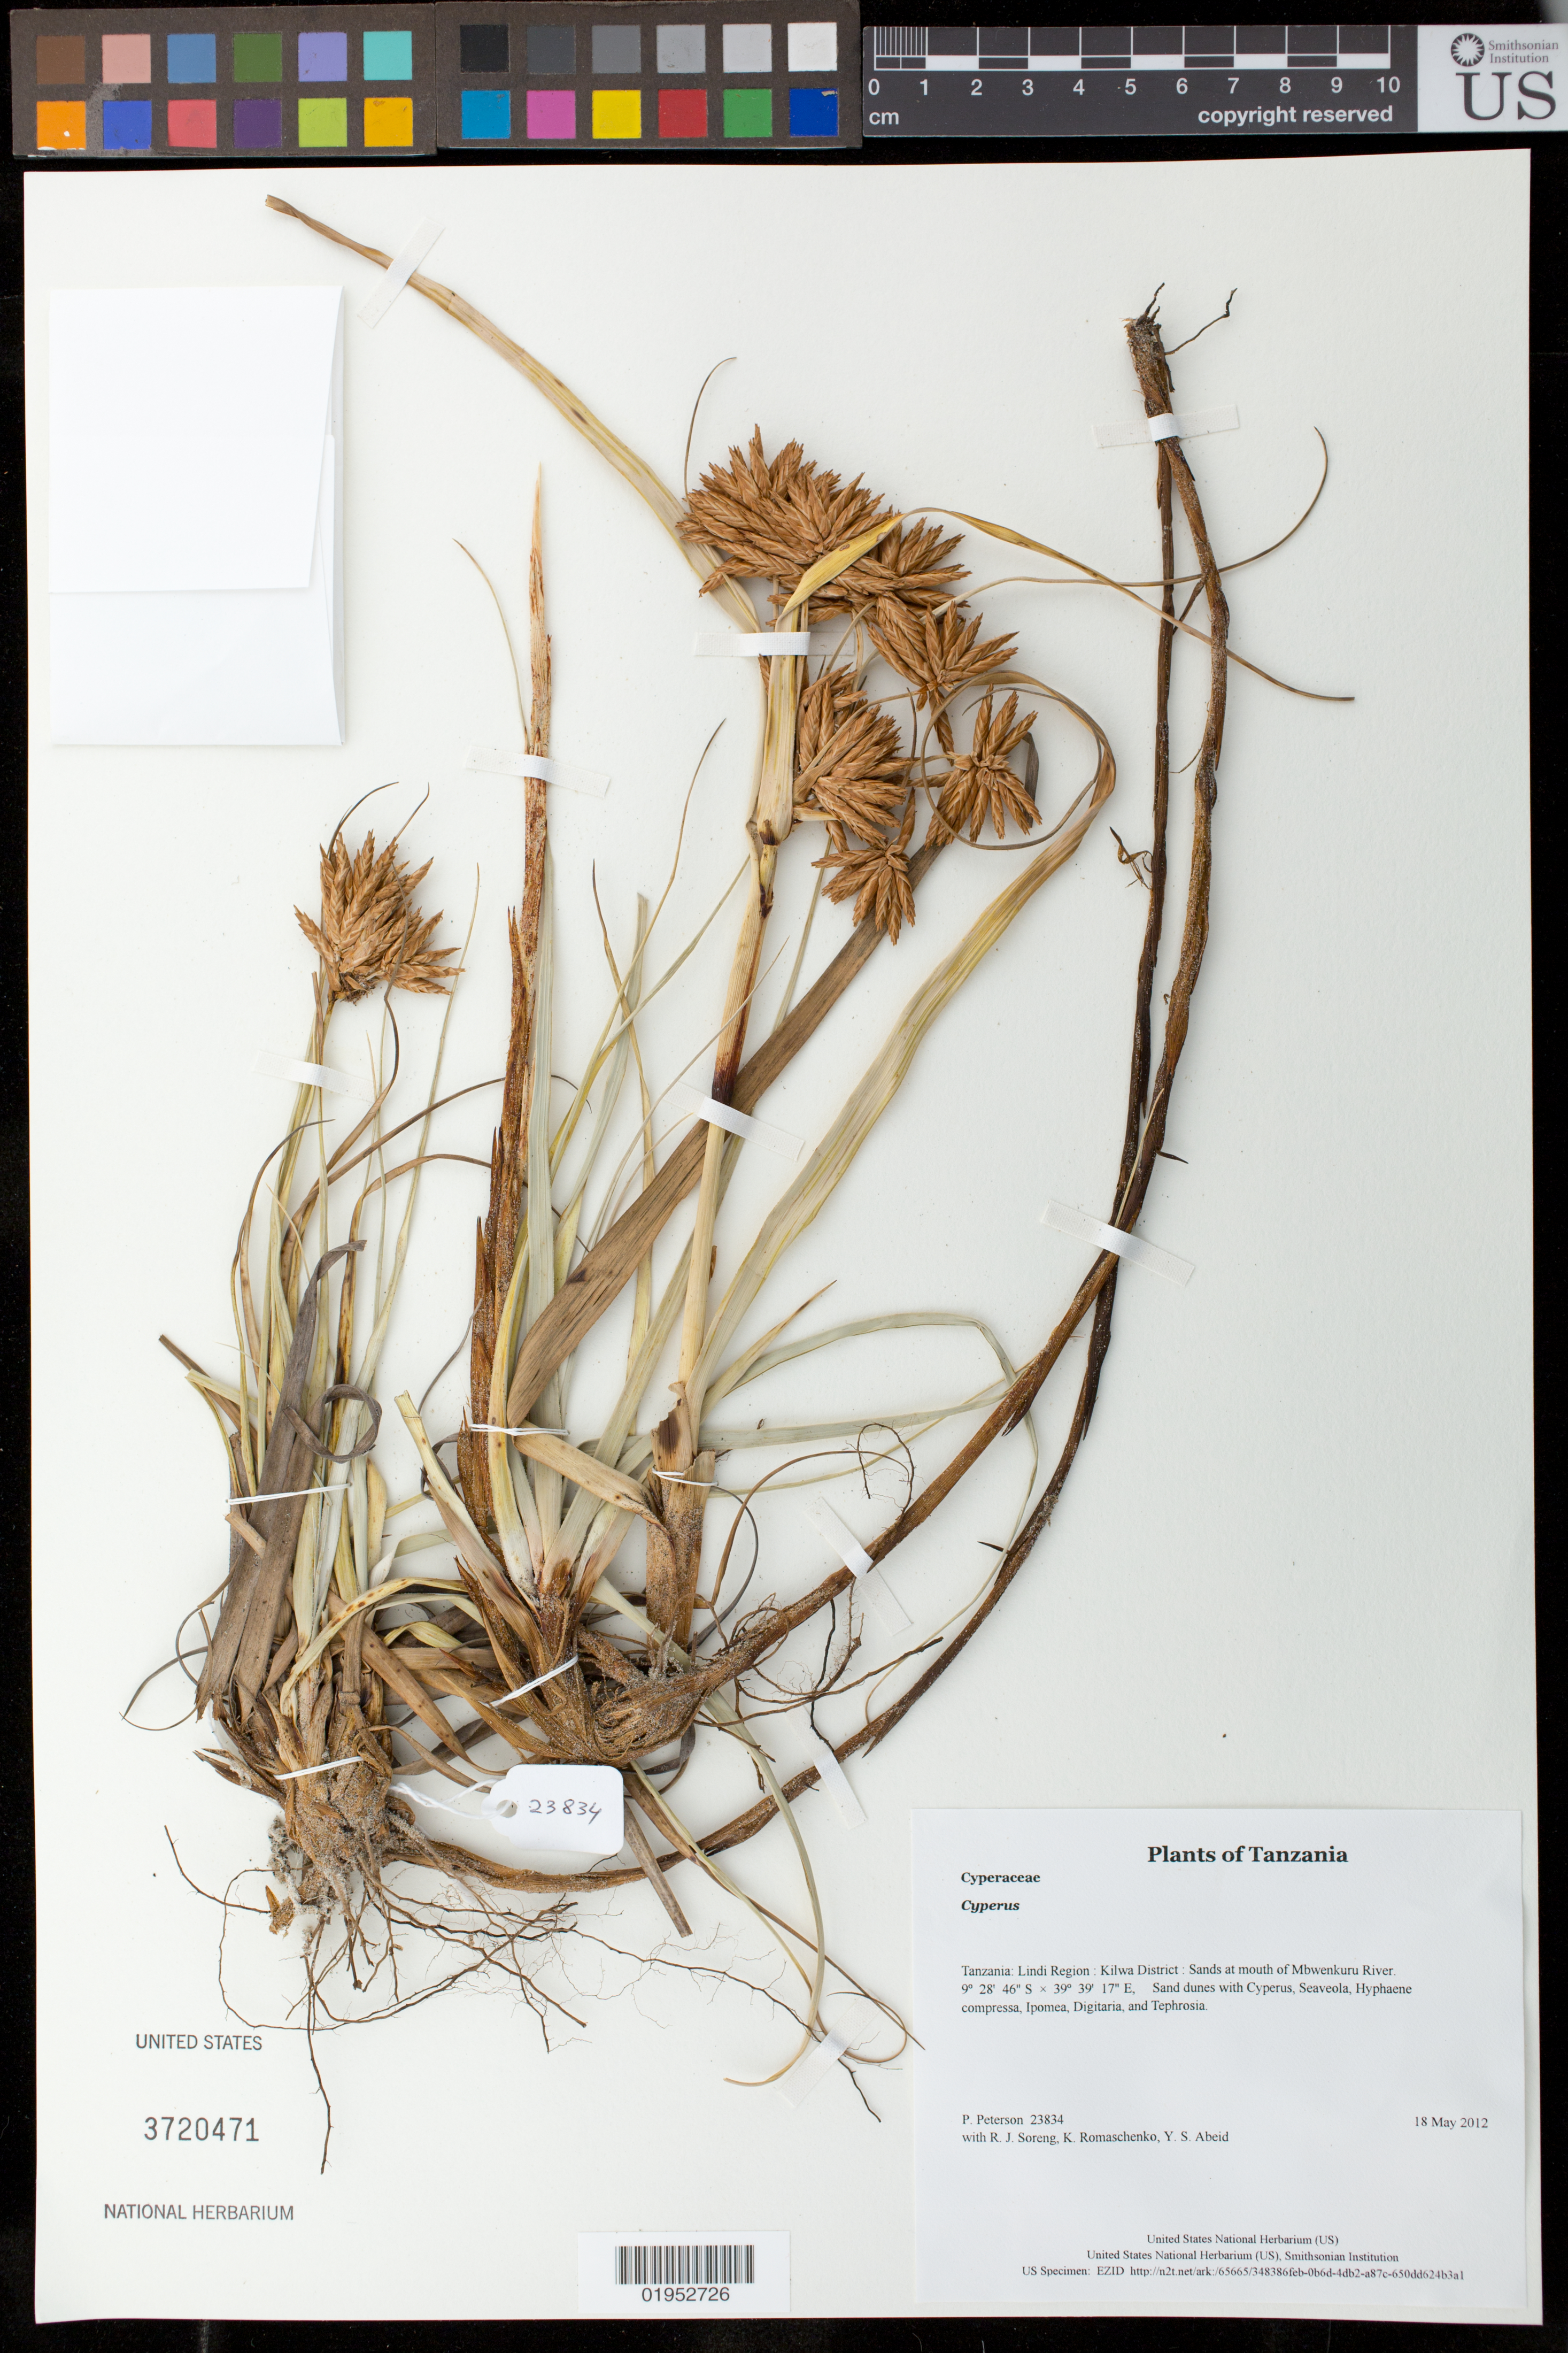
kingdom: Plantae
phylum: Tracheophyta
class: Liliopsida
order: Poales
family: Cyperaceae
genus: Cyperus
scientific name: Cyperus crassipes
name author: Vahl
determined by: Strong, Mark T., (BOT), Smithsonian Institution - National Museum of Natural History (UNITED STATES)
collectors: P. M. Peterson, R. J. Soreng, K. Romaschenko & Y. Abeid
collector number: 23834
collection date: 2012-05-18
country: Tanzania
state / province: Lindi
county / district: Kilwa District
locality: Sands at mouth of Mbwenkuru River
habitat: Sand dunes with Cyperus, Seaveola, Hyphaene compressa, Ipomea, Digitaria, and Tephrosia.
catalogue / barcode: US 3720471